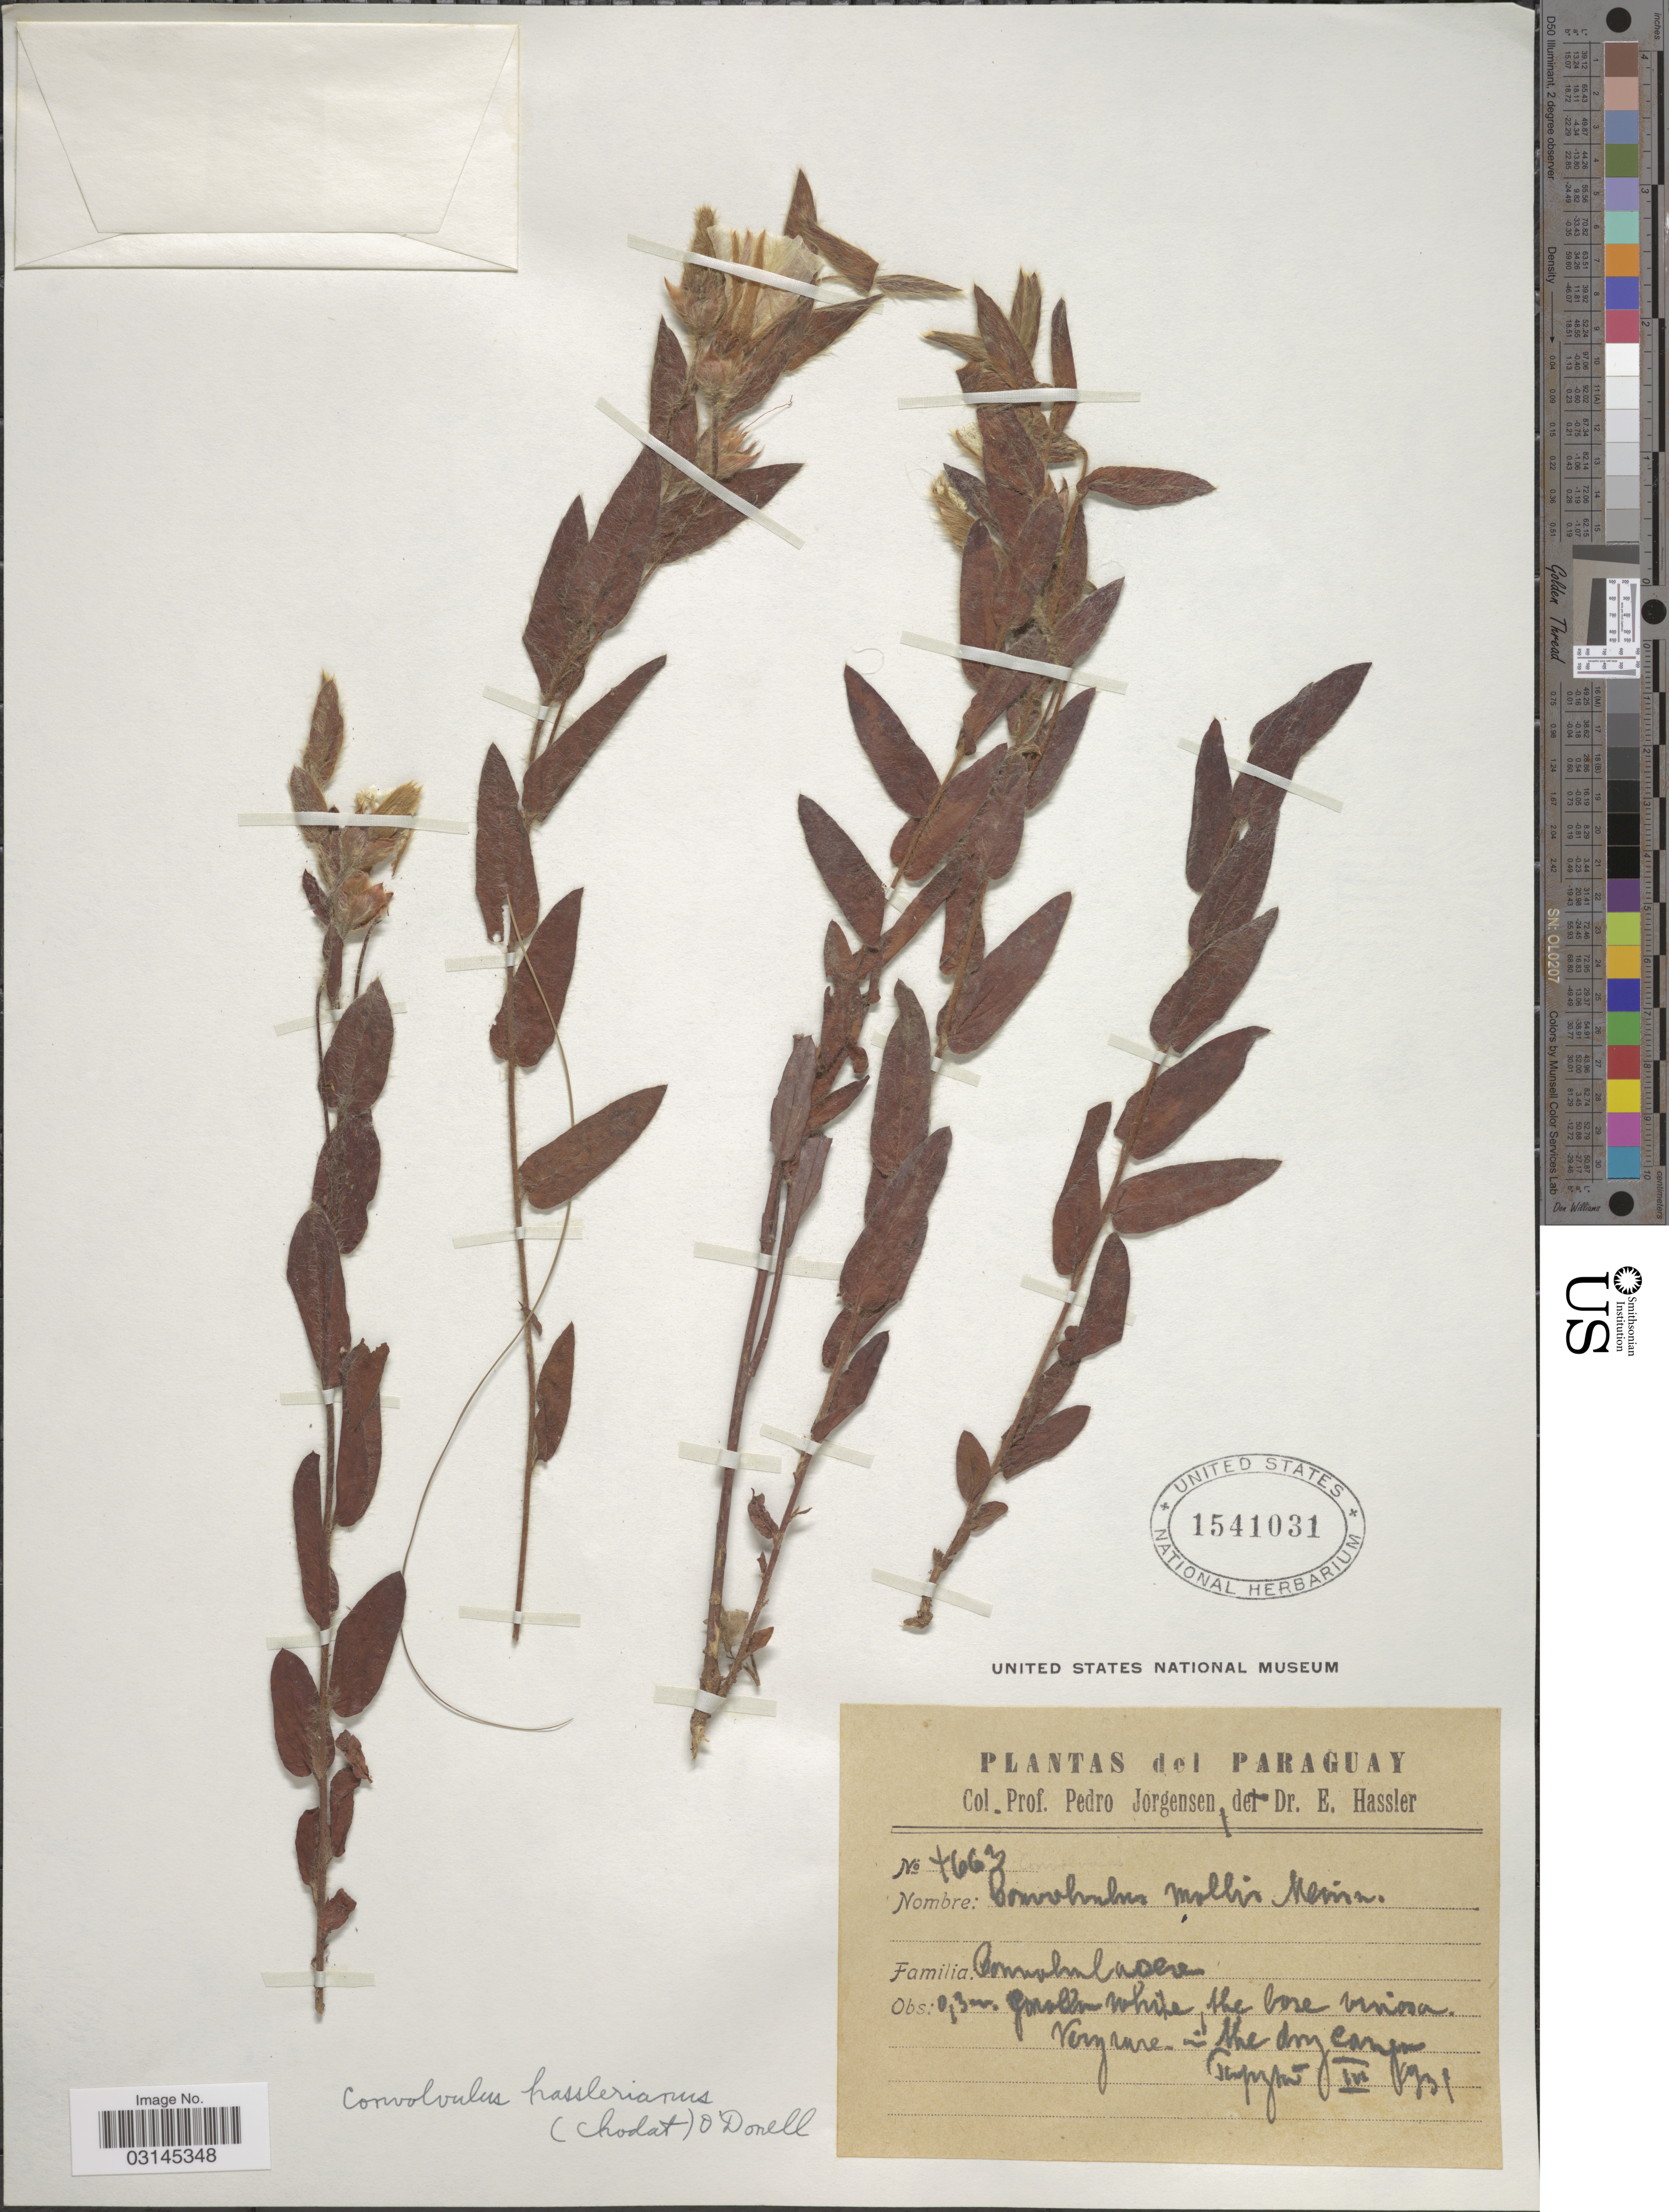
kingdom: Plantae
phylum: Tracheophyta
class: Magnoliopsida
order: Solanales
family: Convolvulaceae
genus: Convolvulus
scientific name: Convolvulus hasslerianus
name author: (Chodat) O'Donell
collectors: P. Jörgensen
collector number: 4663*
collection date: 1931-03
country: Paraguay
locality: The dry campo Tapysta. [interpreted]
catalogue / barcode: US 1541031